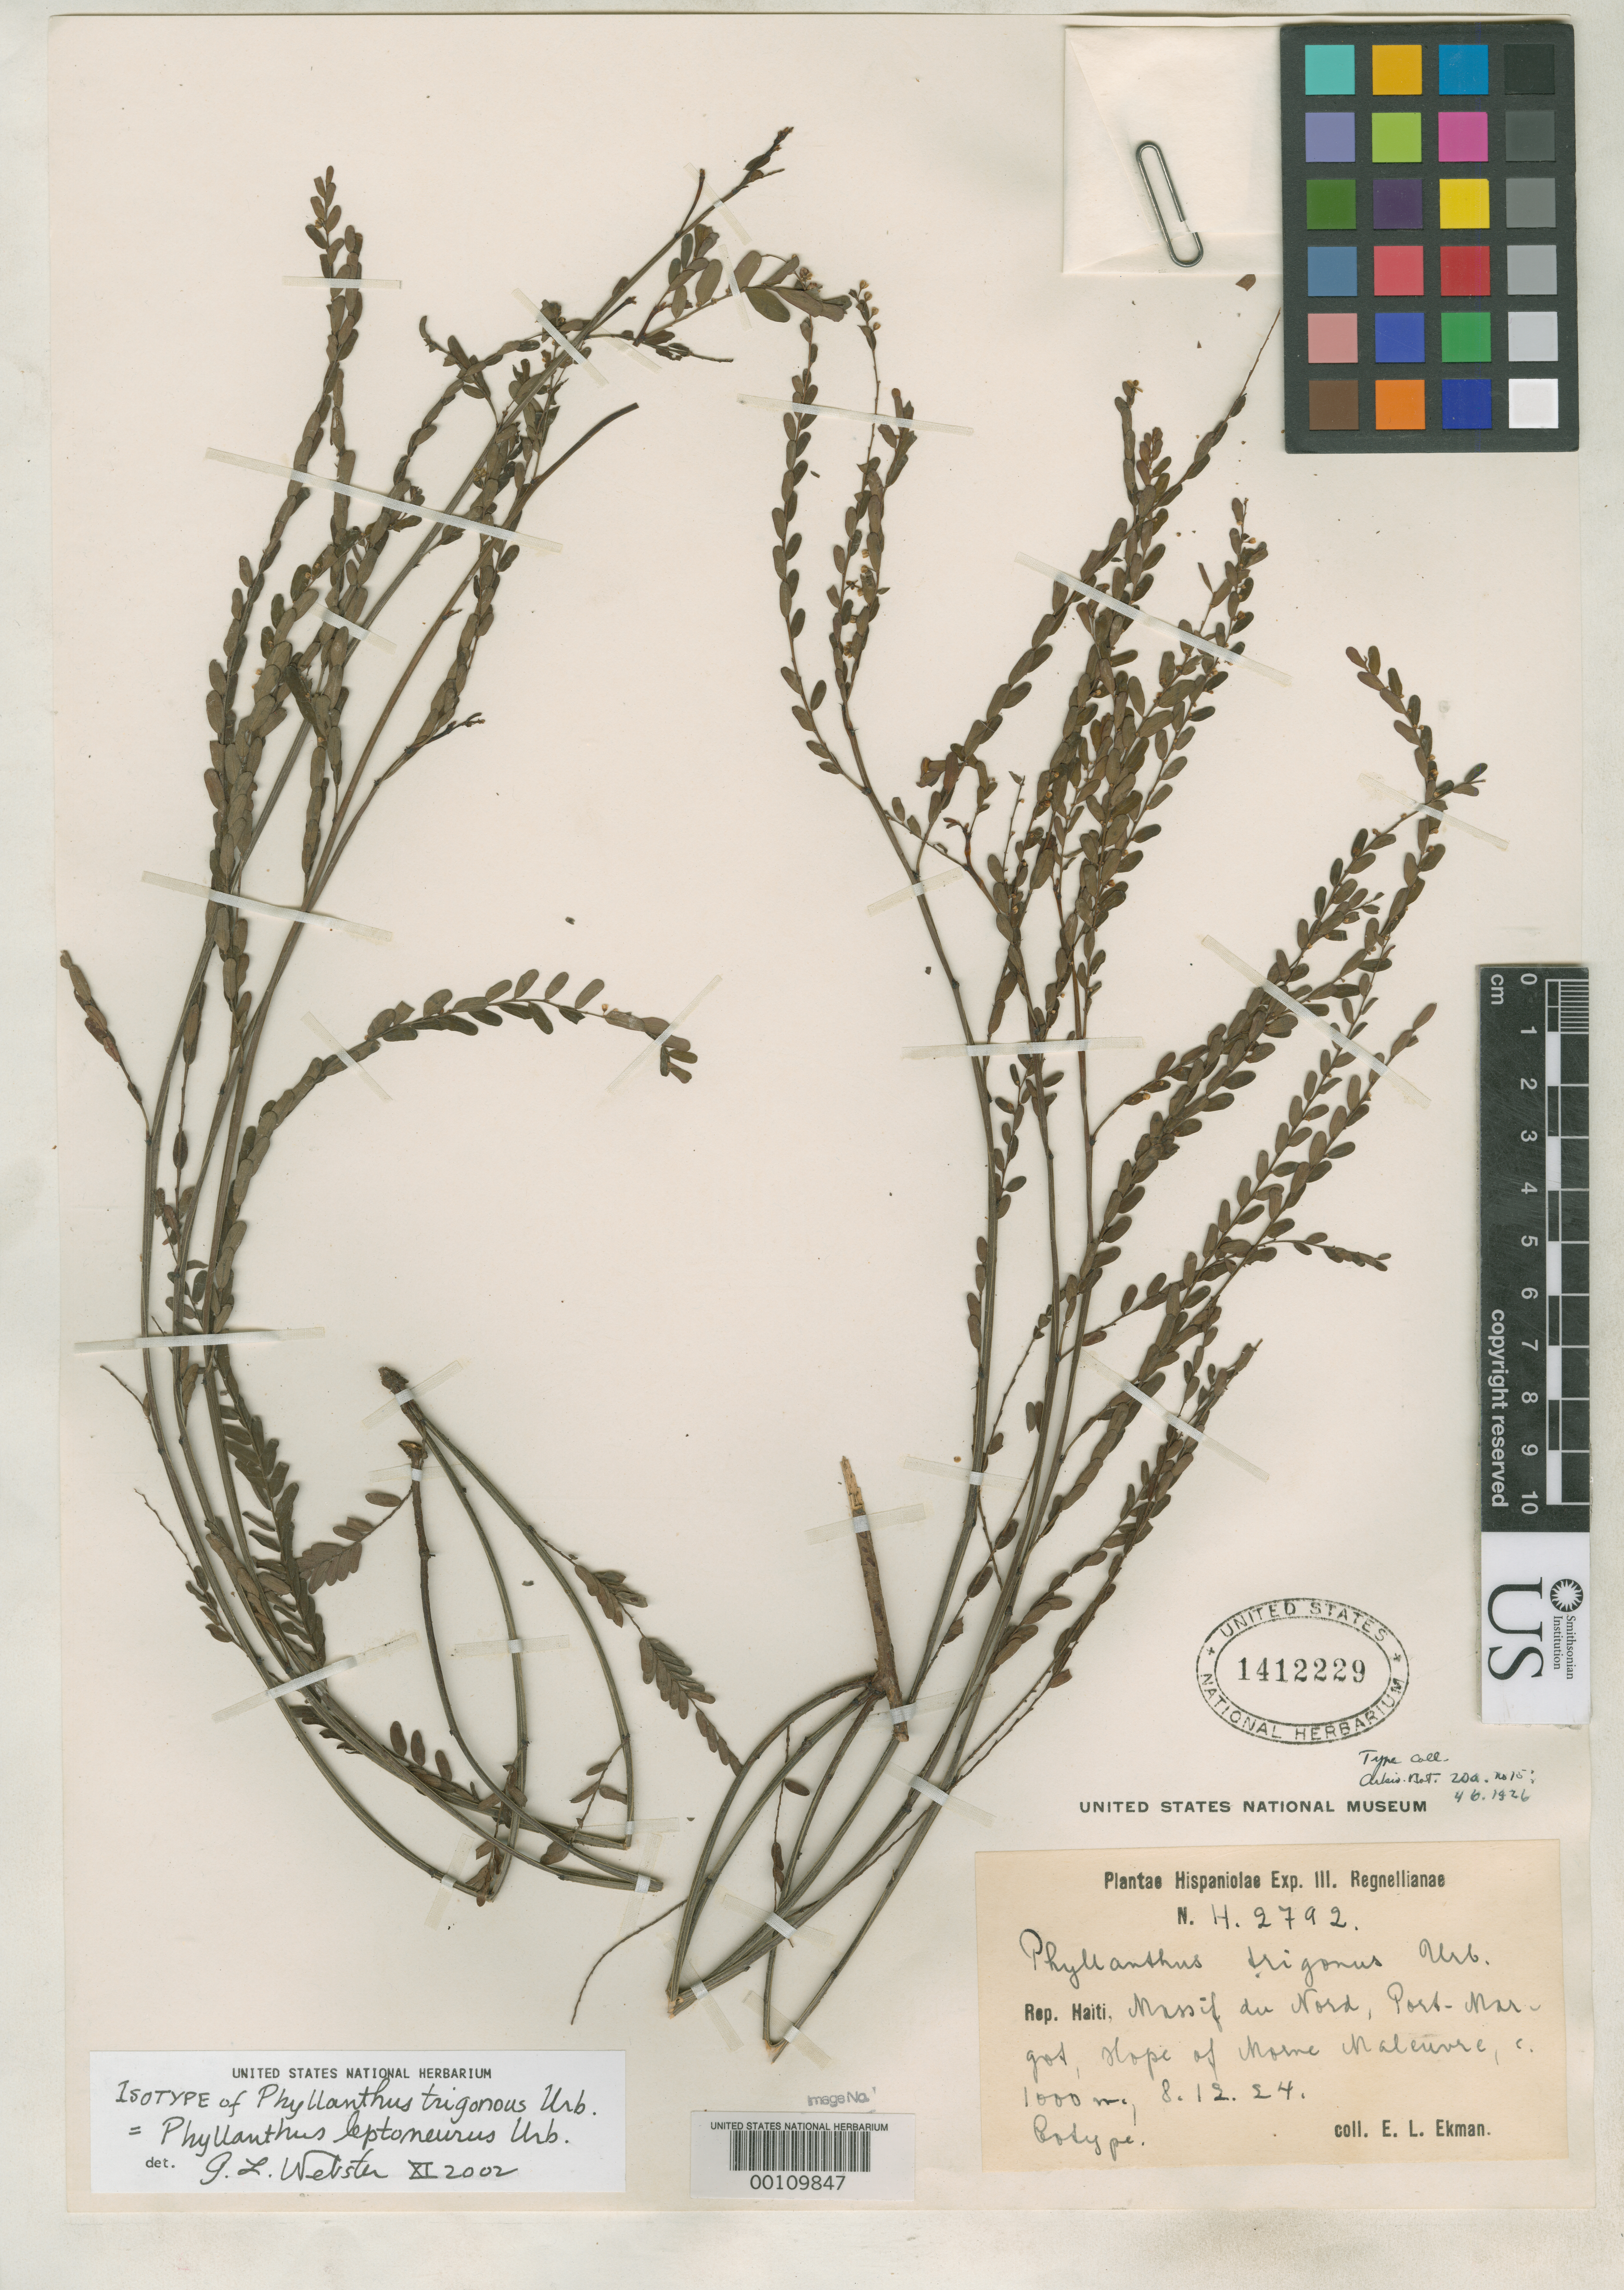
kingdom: Plantae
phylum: Tracheophyta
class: Magnoliopsida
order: Malpighiales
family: Phyllanthaceae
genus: Phyllanthus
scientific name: Phyllanthus trigonus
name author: Urb. & Ekman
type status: Isotype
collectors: E. L. Ekman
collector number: H 2792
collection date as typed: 08 Dec 1924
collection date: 1924-12-08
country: Haiti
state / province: Nord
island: Hispaniola Island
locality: Port Margot, slope of Morne Maleuvre.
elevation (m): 1000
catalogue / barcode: US 1412229